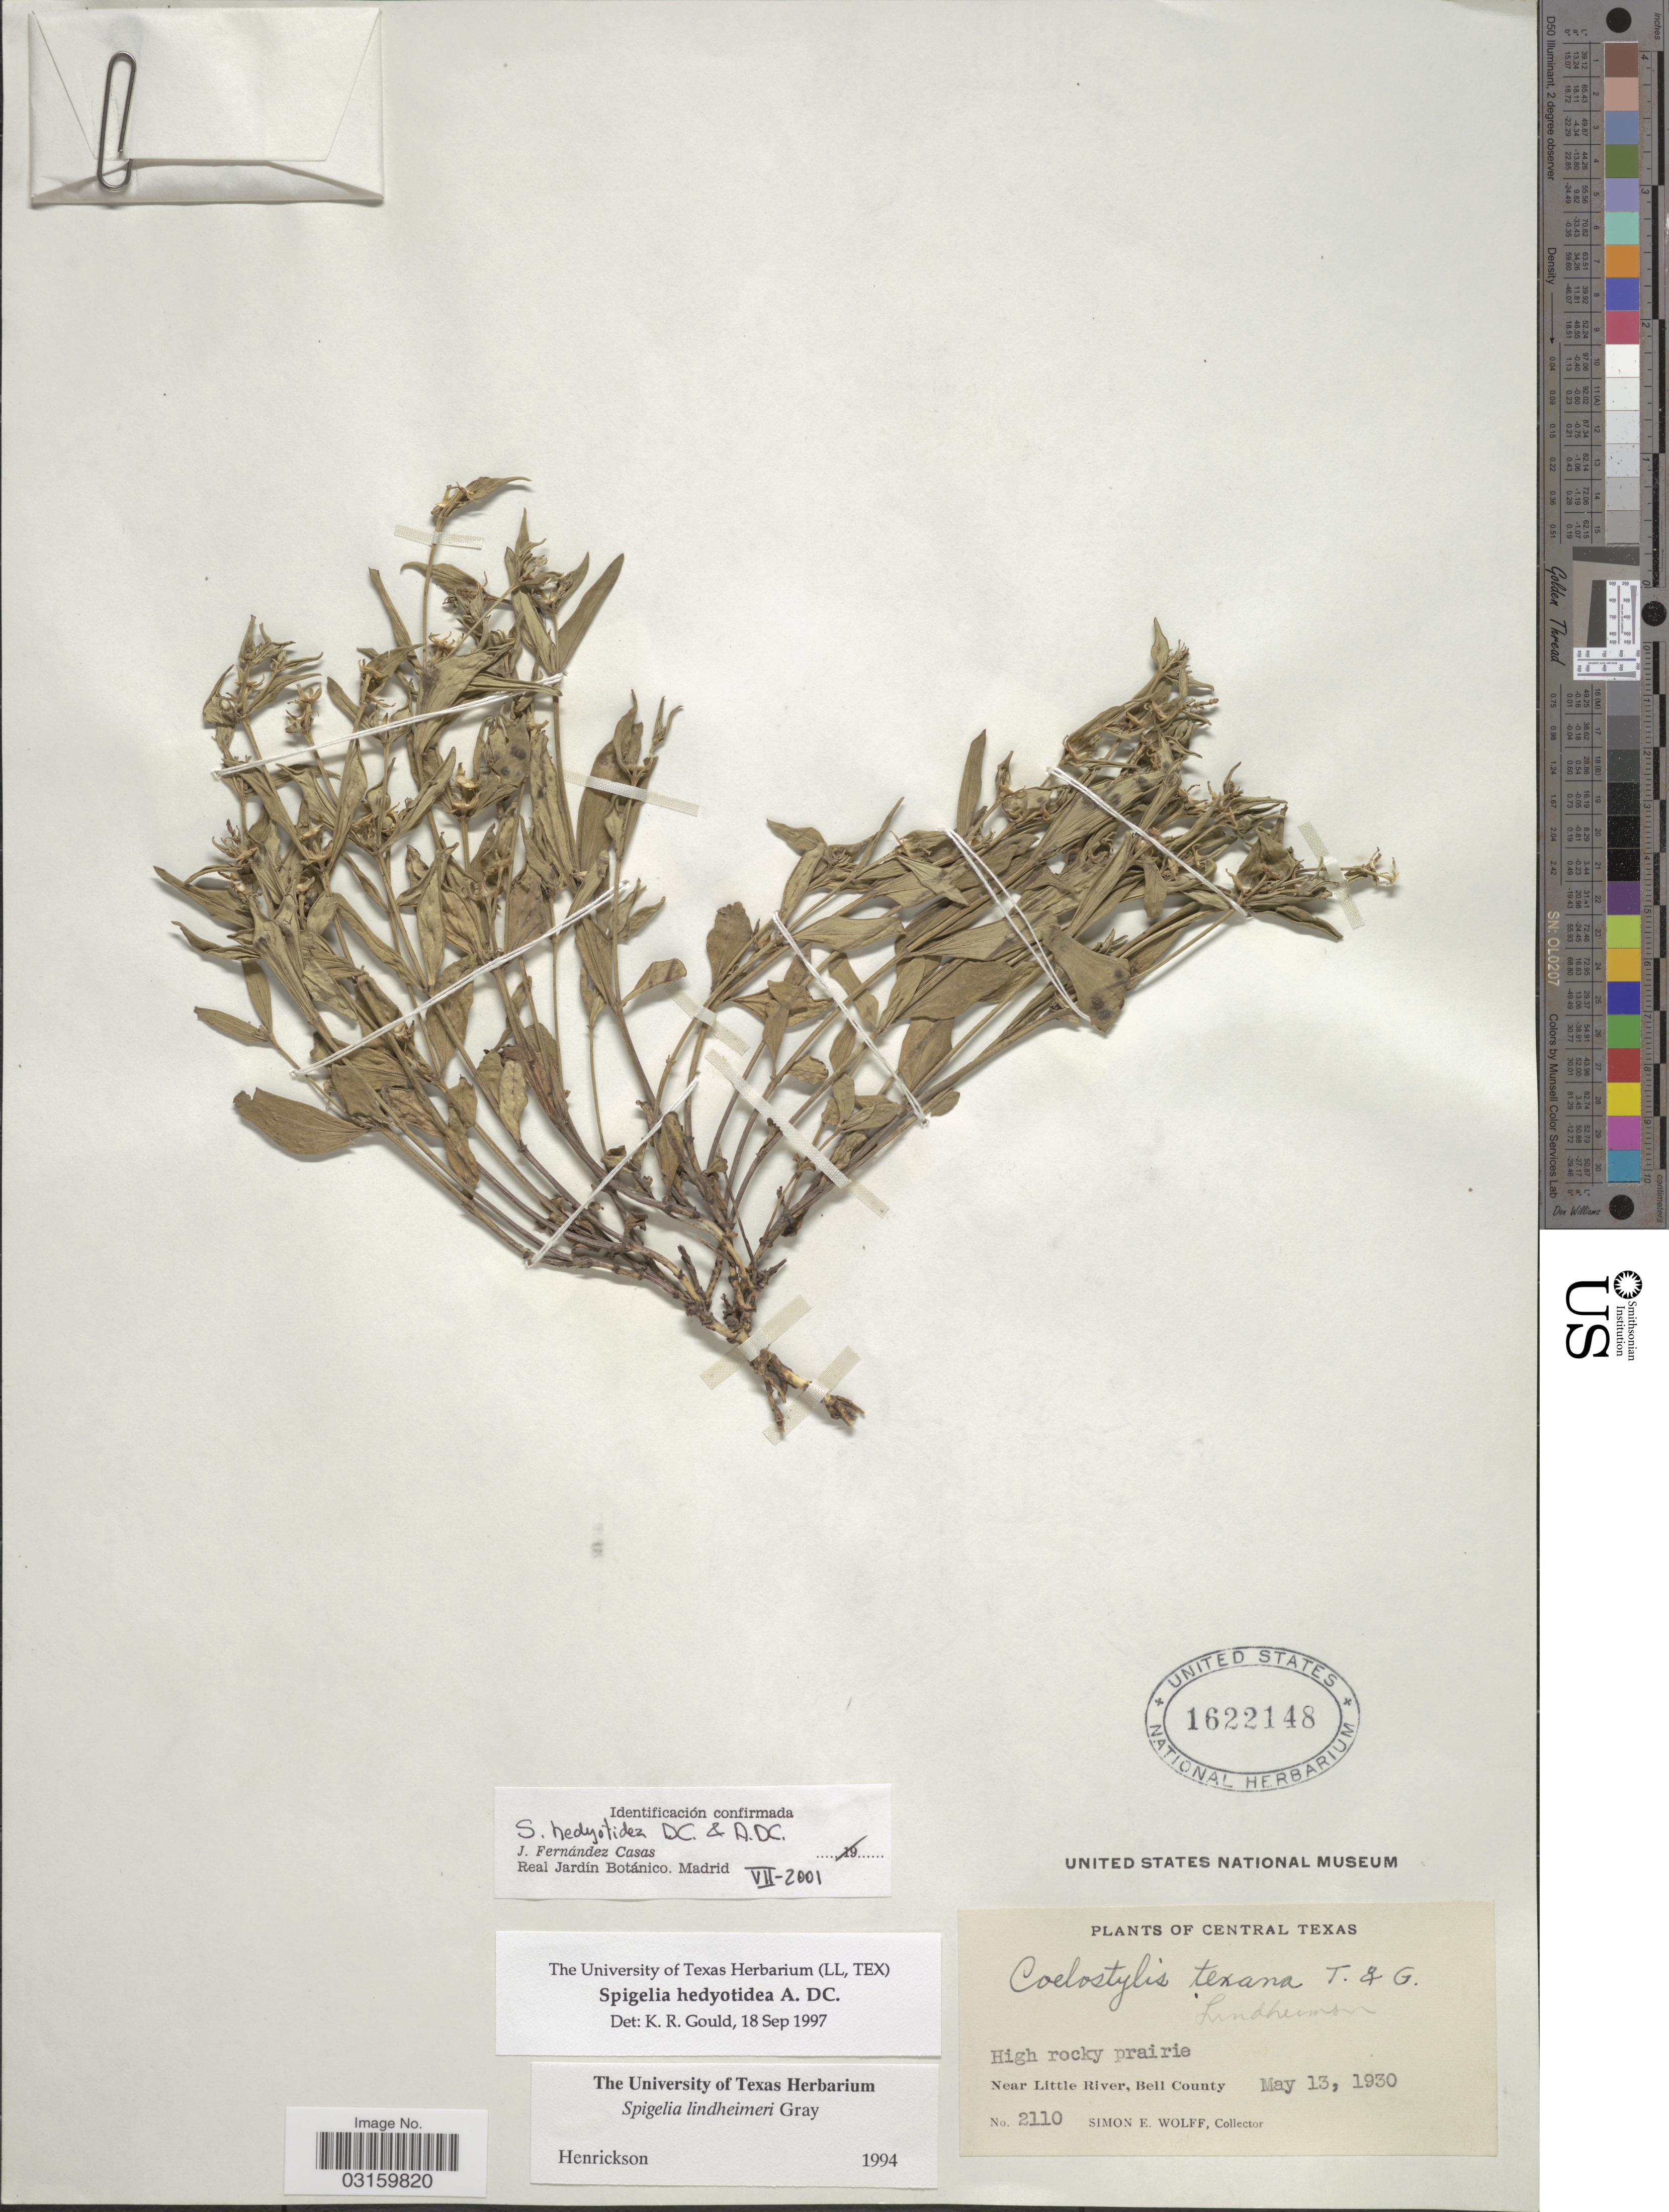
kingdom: Plantae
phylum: Tracheophyta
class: Magnoliopsida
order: Gentianales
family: Loganiaceae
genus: Spigelia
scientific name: Spigelia hedyotidea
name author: A. DC.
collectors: S. E. Wolff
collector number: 2110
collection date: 1930-05-13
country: United States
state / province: Texas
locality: Central Texas, Near Little River, Bell County.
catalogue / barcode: US 1622148